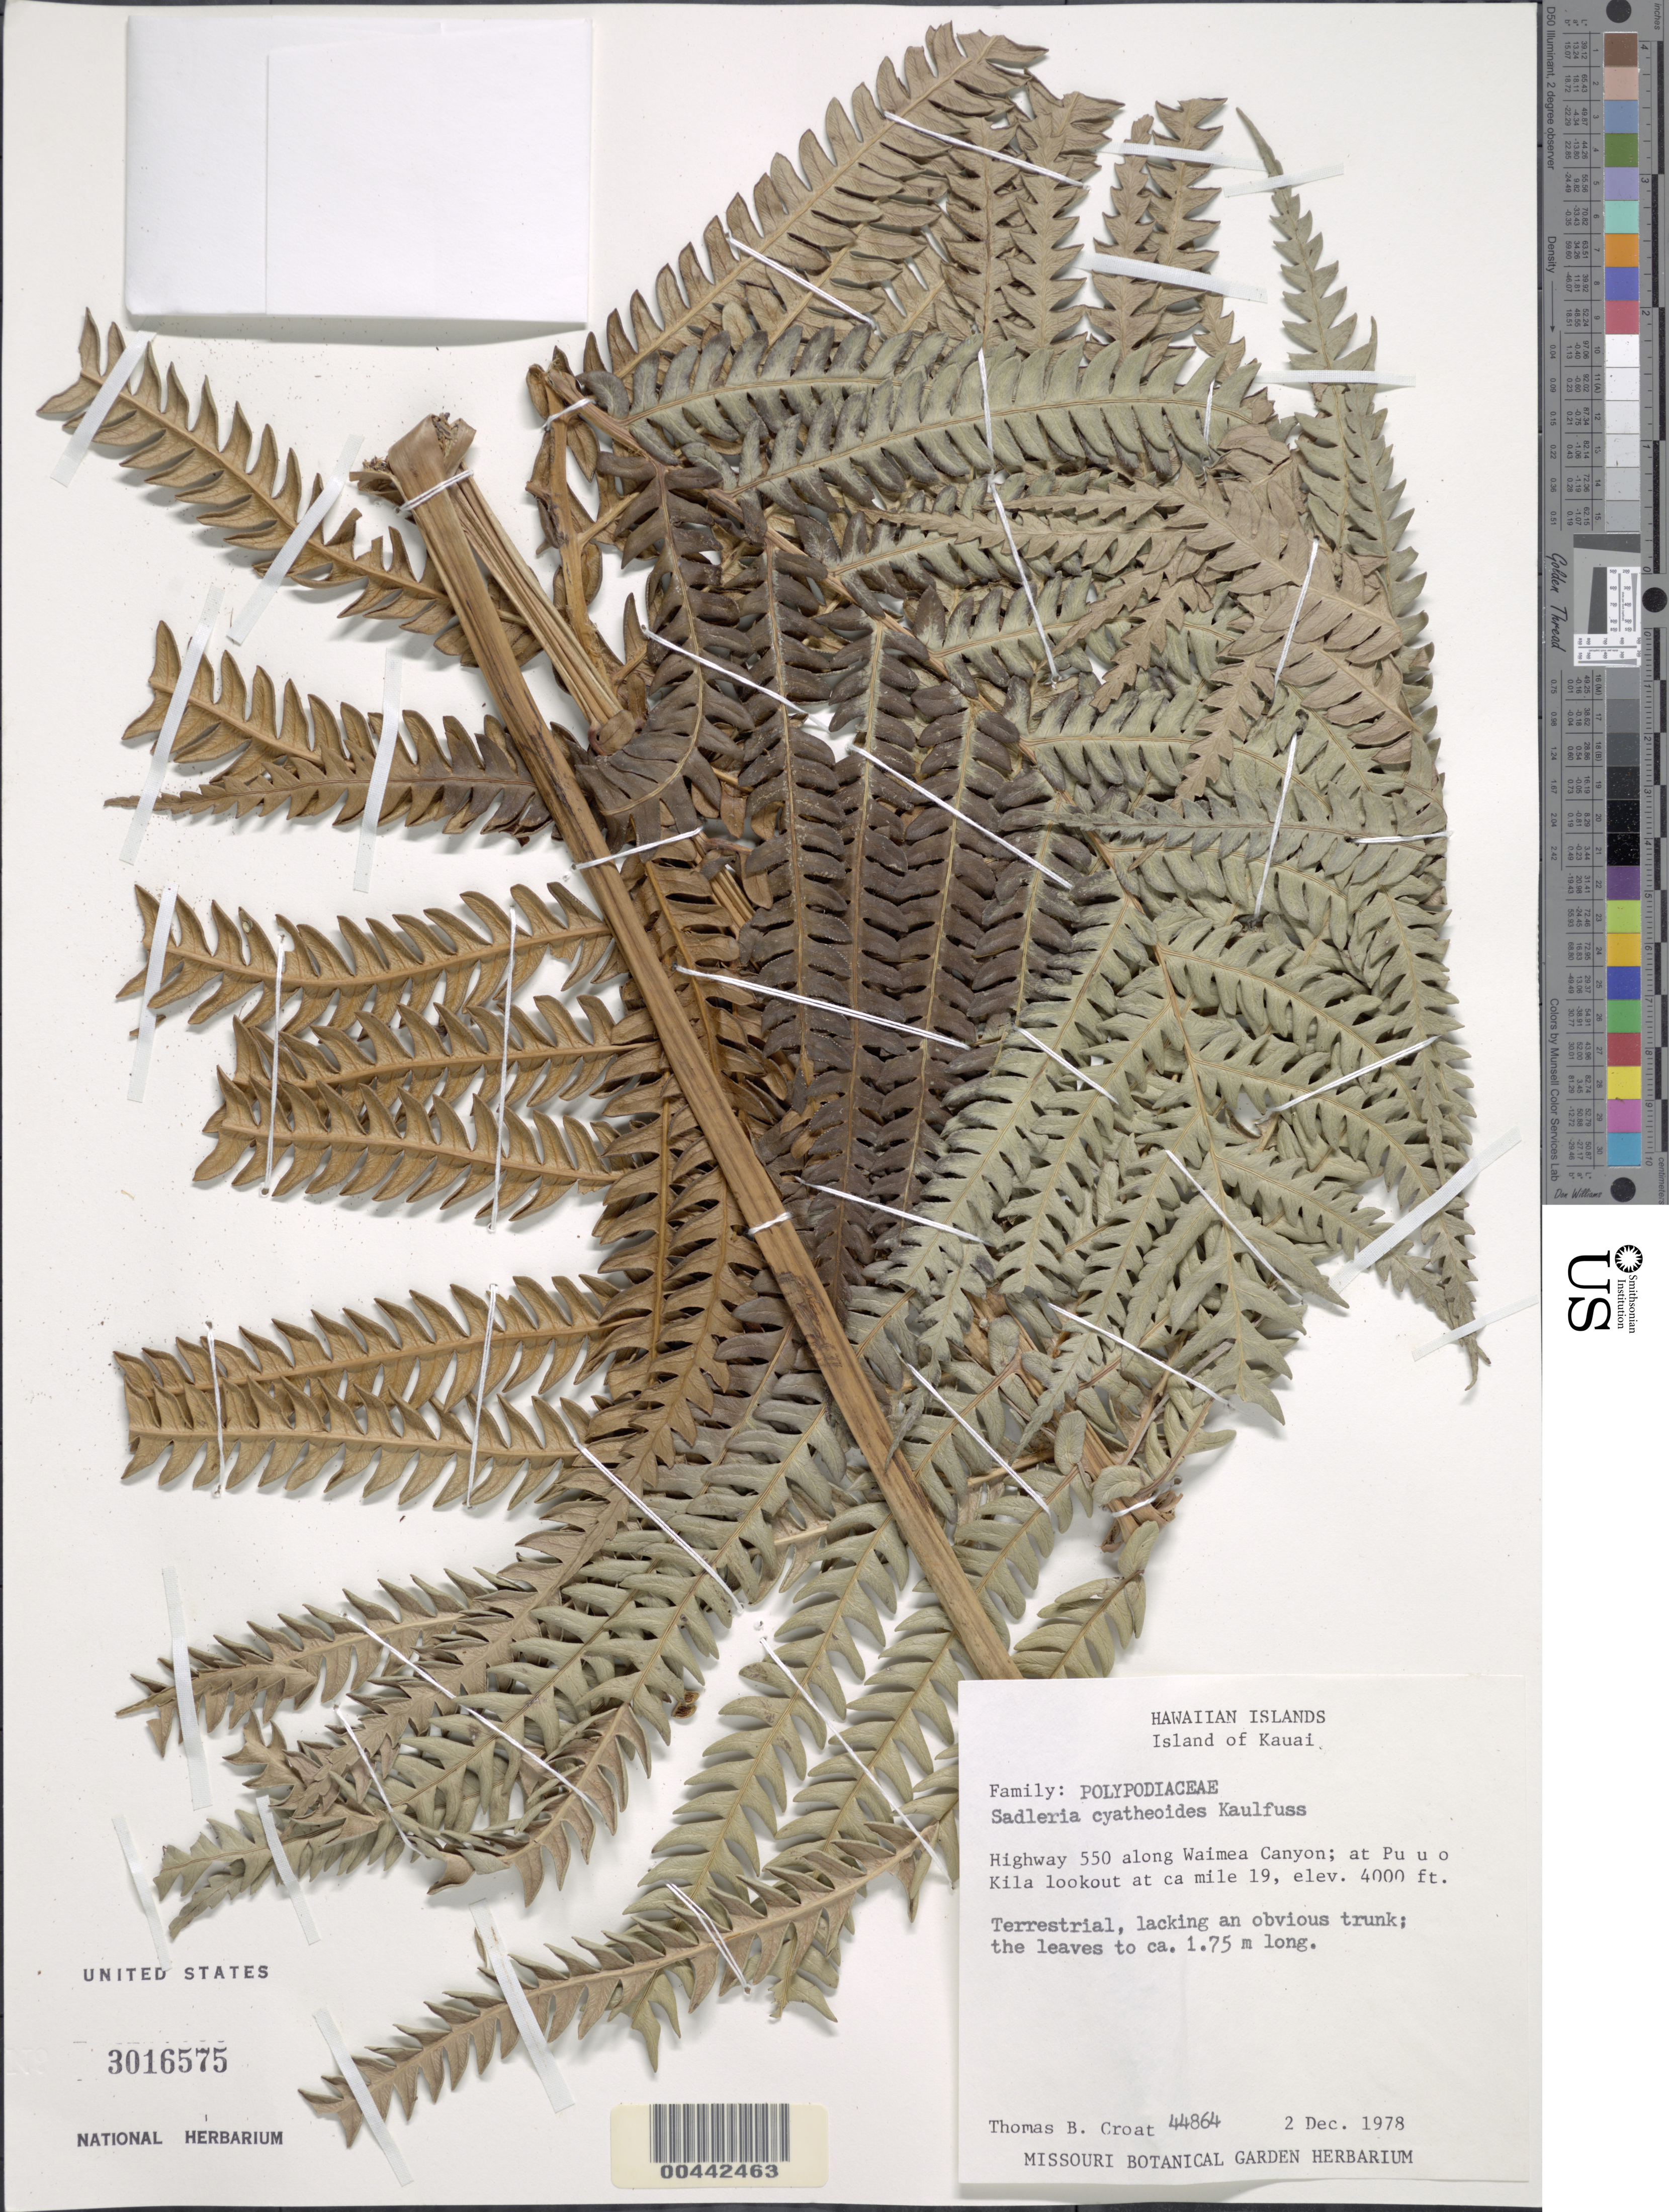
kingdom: Plantae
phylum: Tracheophyta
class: Polypodiopsida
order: Polypodiales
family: Blechnaceae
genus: Sadleria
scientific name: Sadleria cyatheoides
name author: Kaulf.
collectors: T. B. Croat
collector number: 44864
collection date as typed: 2 Dec 1978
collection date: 1978-12-02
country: United States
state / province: Hawaii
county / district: Kauai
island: Kaua'i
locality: Hwy. 550 along Waimea Canyon; at Pu u o Kila lookout at ca mi 19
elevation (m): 1219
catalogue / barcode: US 3016575